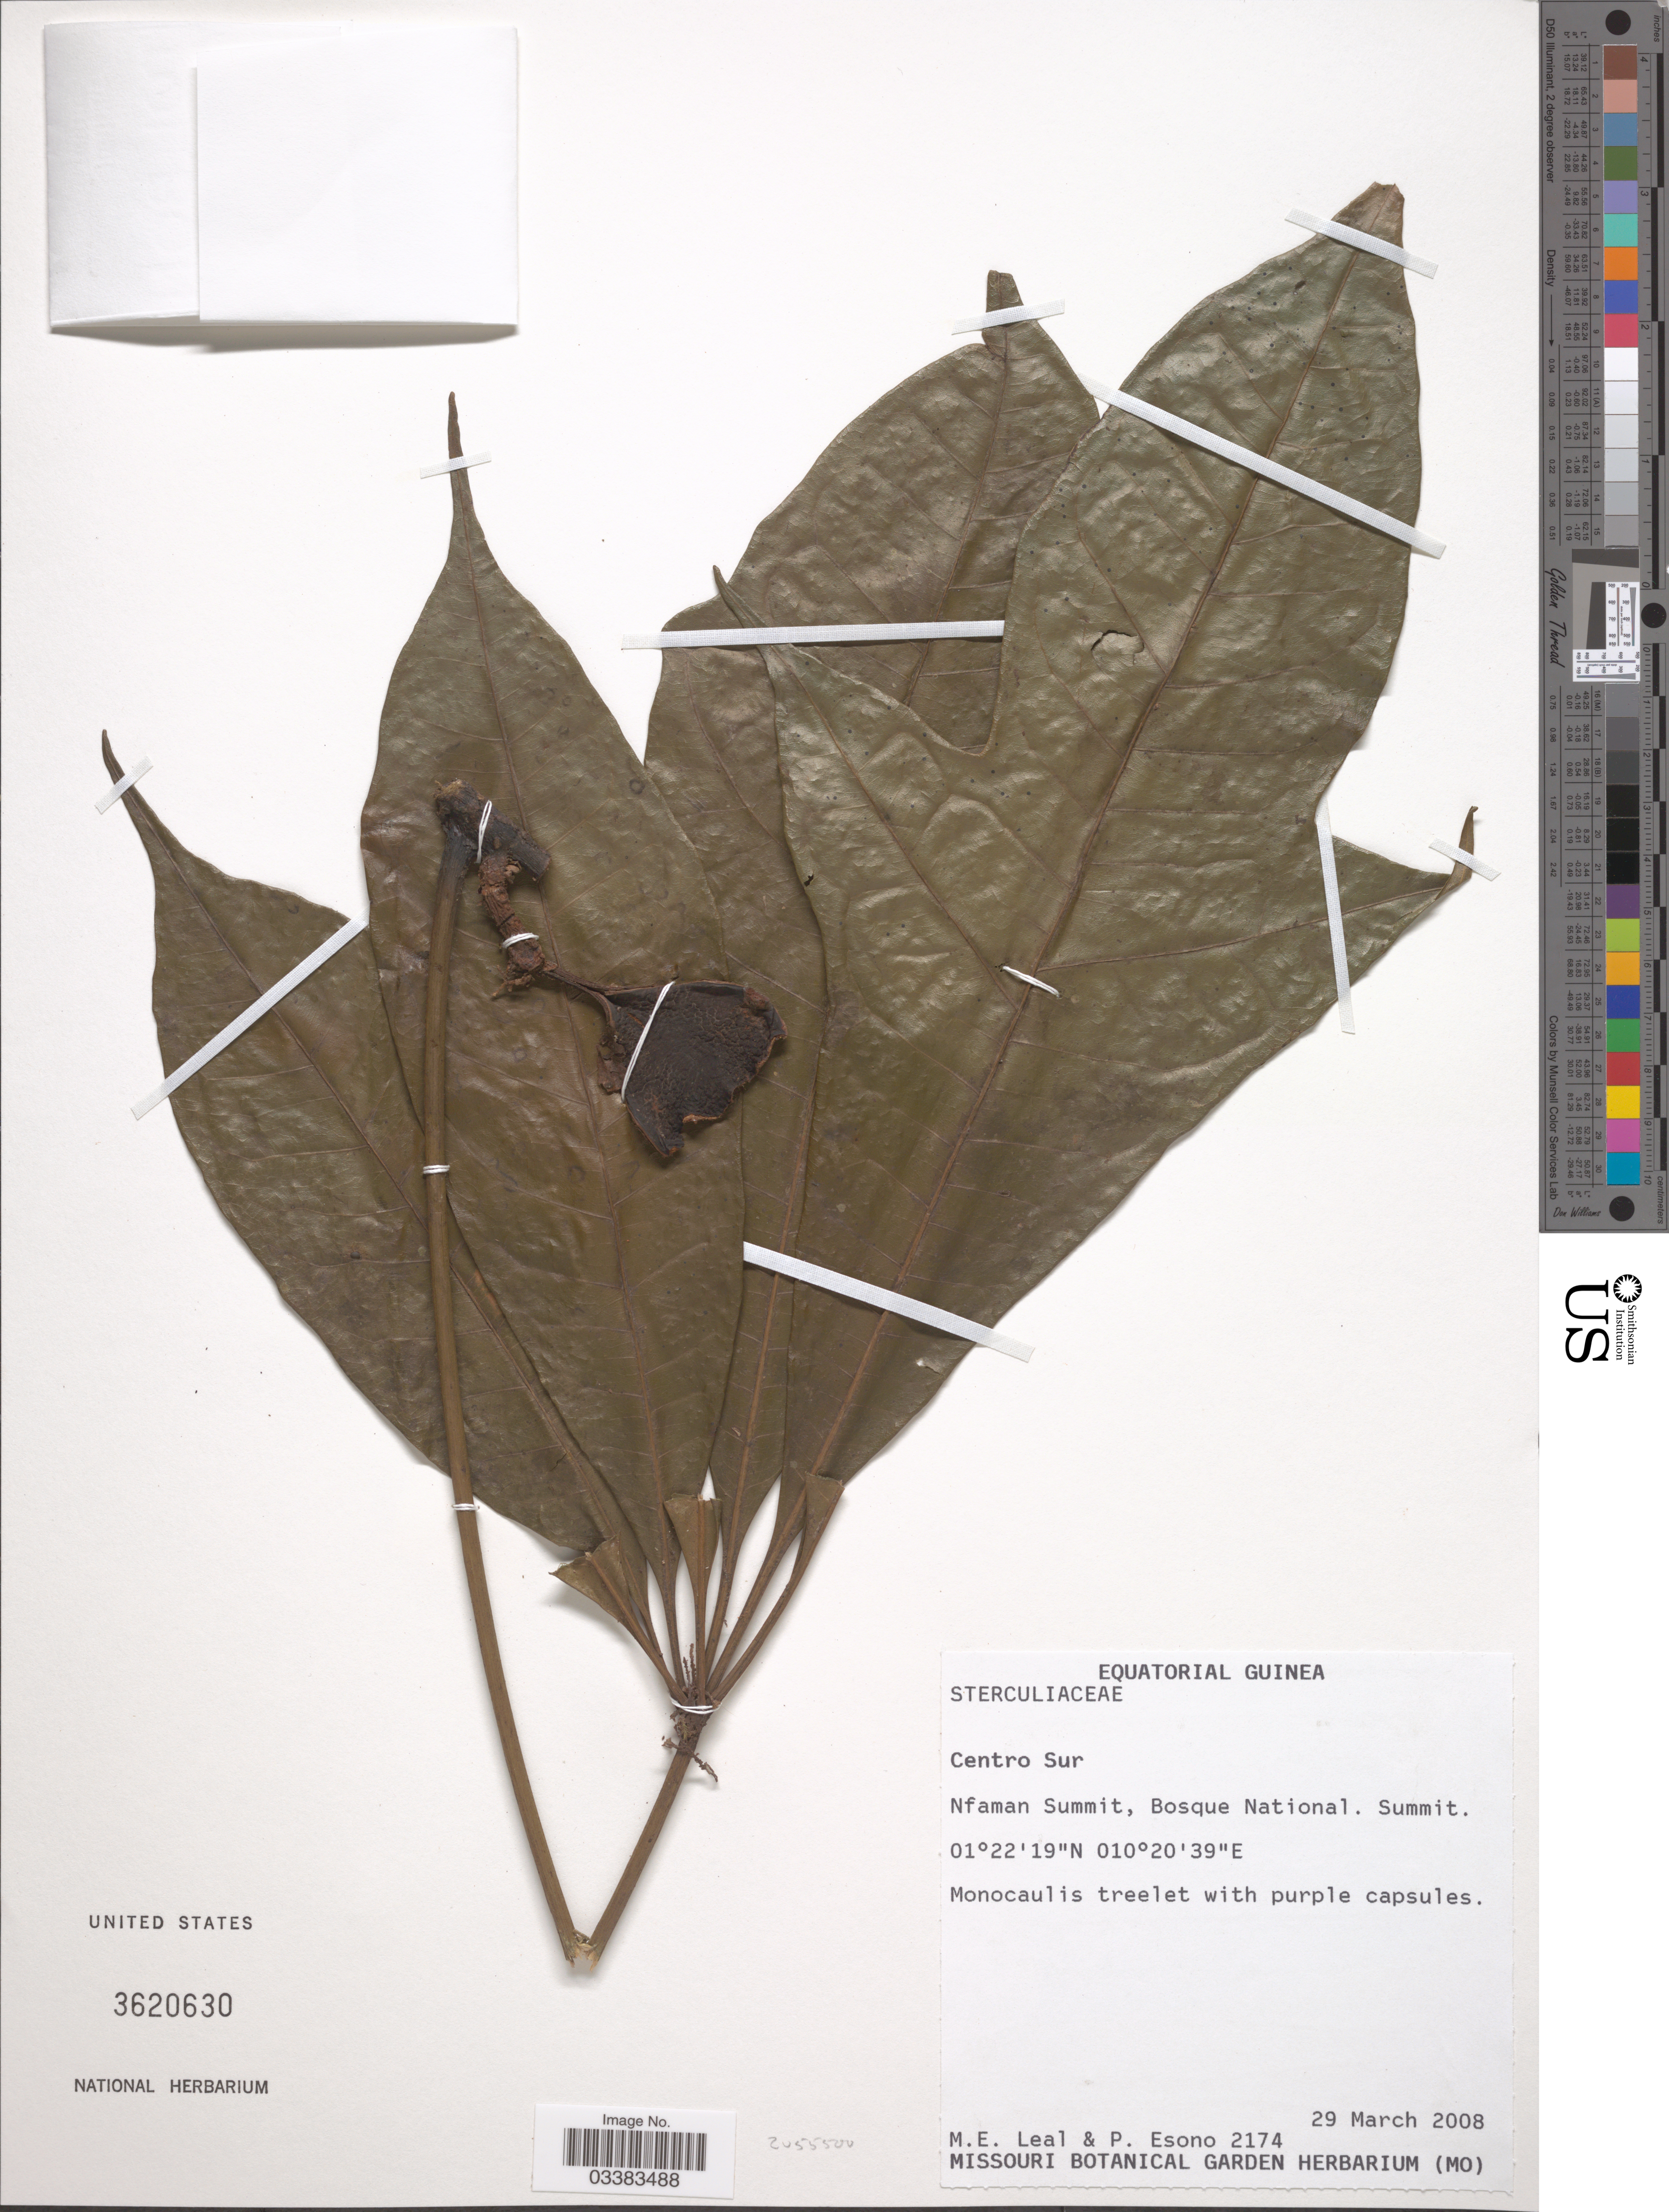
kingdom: Plantae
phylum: Tracheophyta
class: Magnoliopsida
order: Malvales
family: Malvaceae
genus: Cola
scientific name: Cola sp.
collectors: M. E. Leal & P. Esono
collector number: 2174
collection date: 2008-03-29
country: Equatorial Guinea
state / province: Centro Sur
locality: Nfaman Summit, Bosque National.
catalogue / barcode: US 3620630